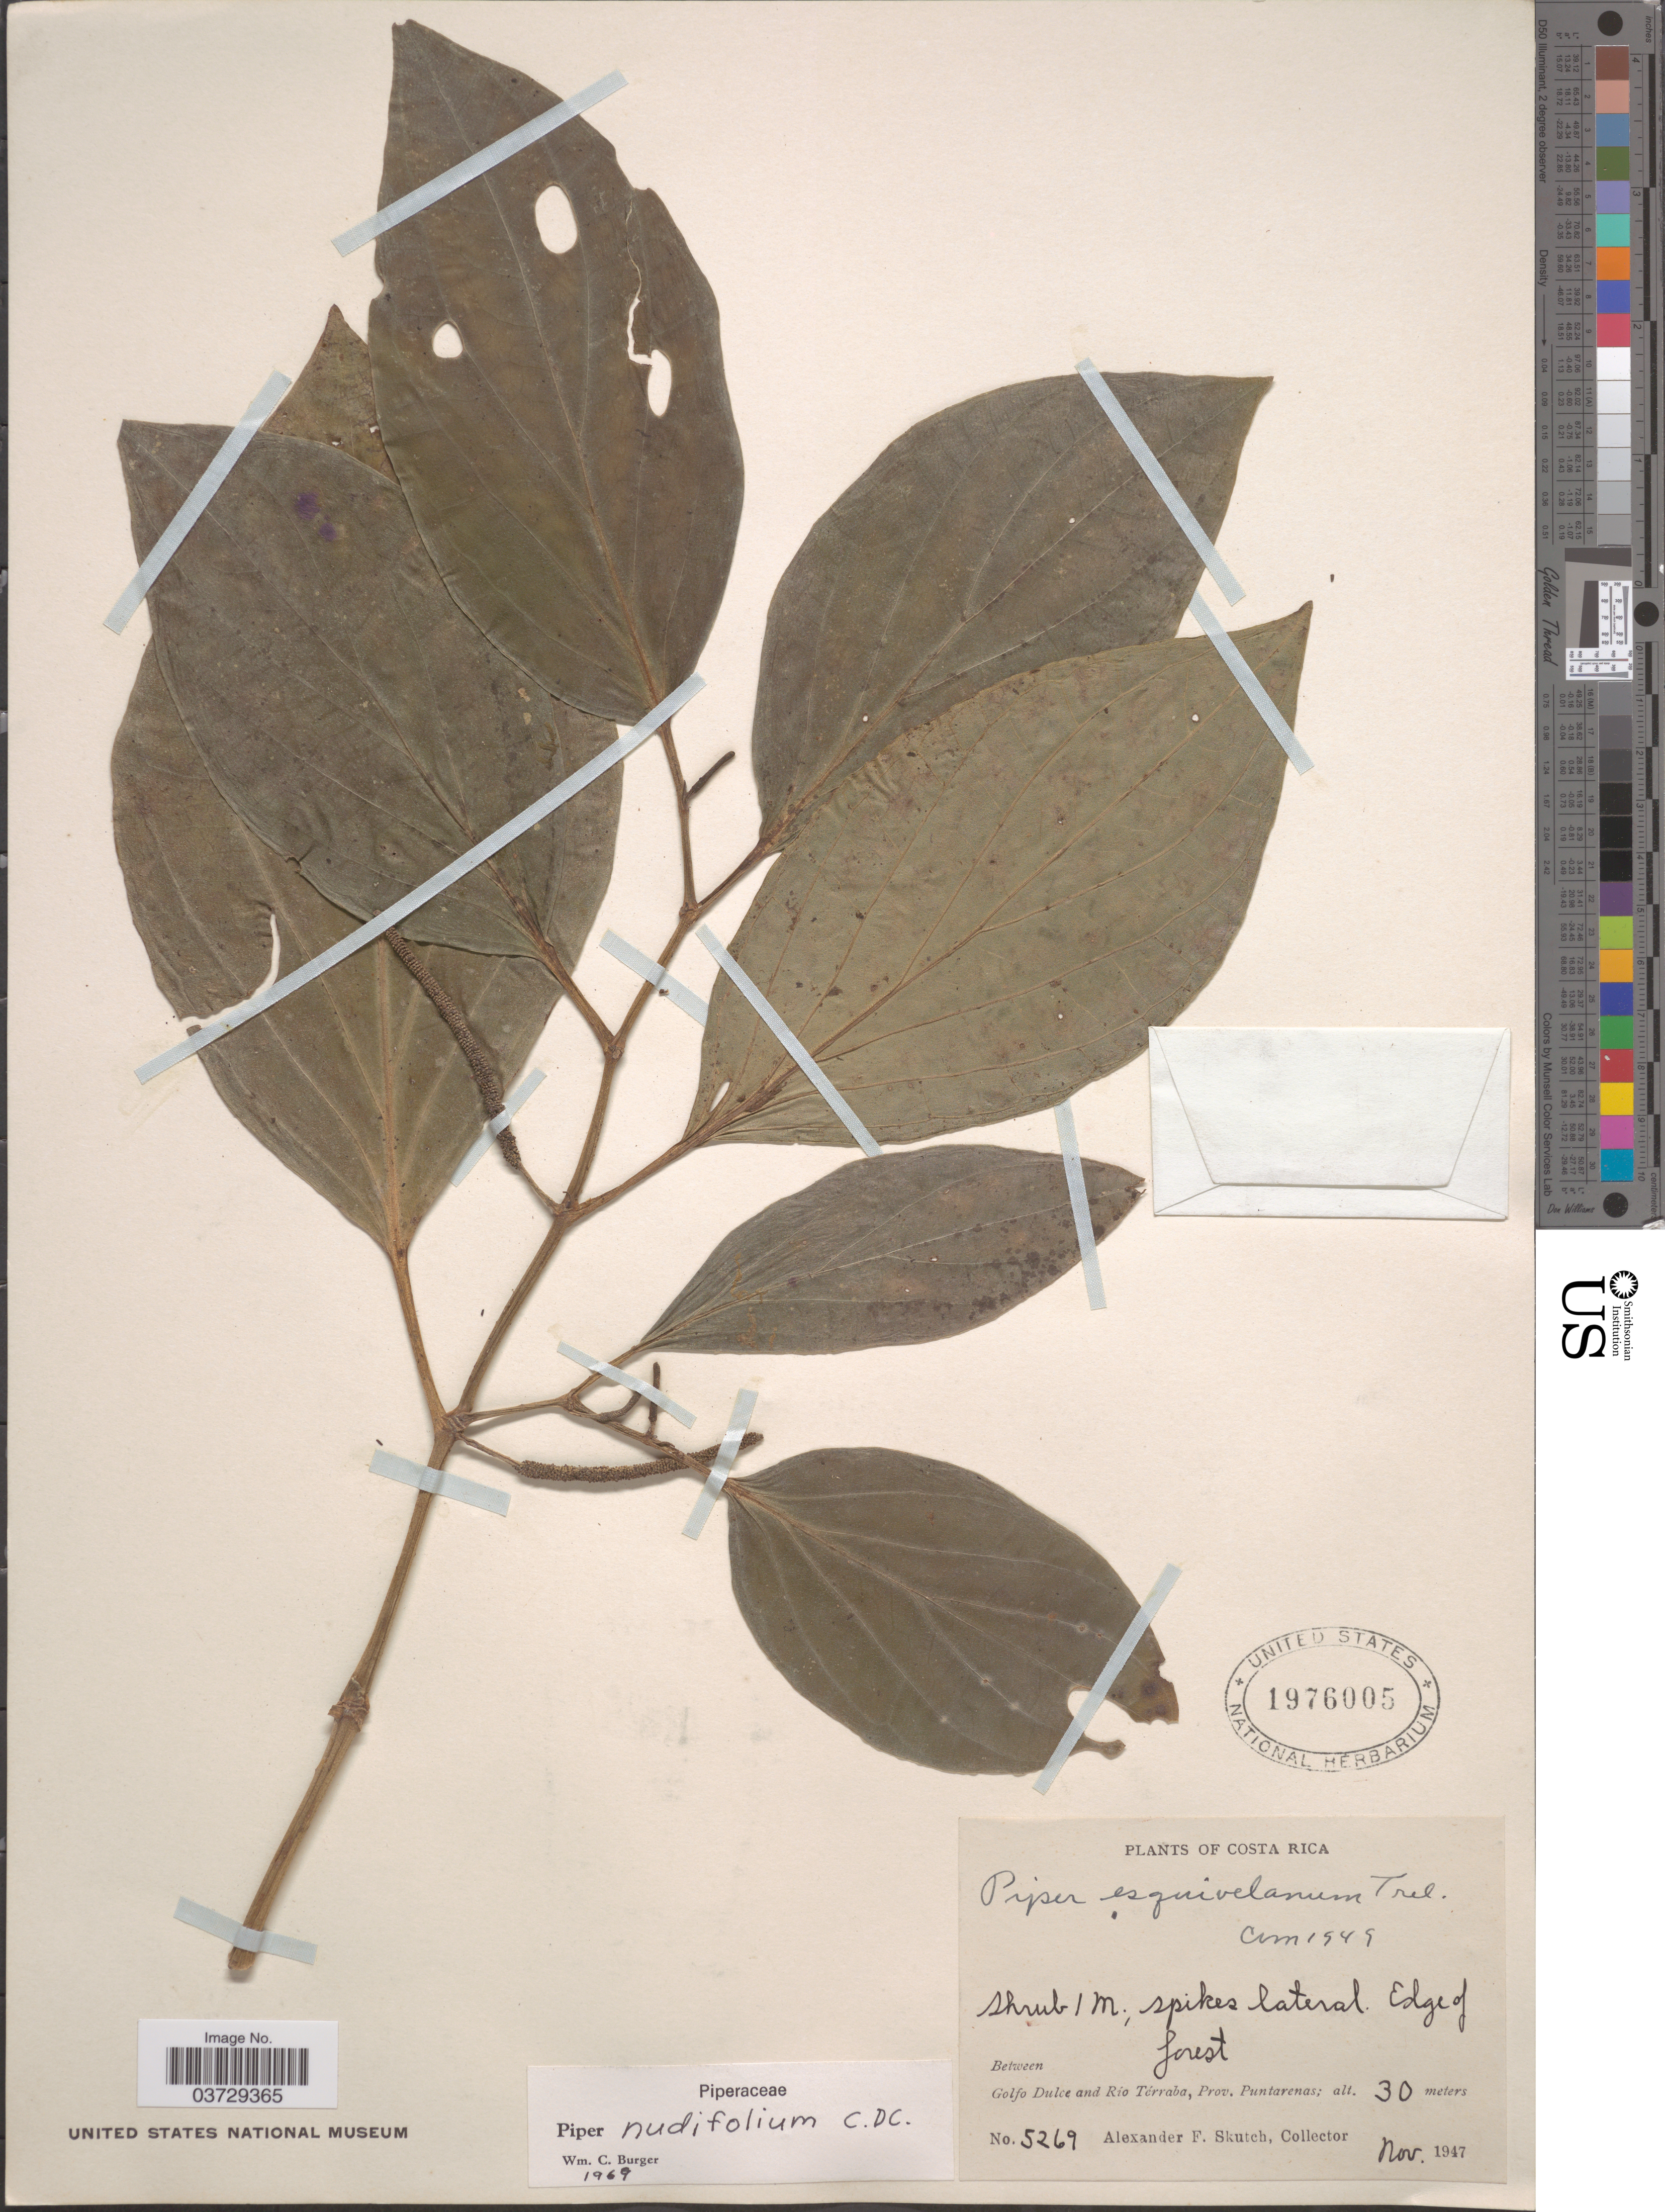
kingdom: Plantae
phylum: Tracheophyta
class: Magnoliopsida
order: Piperales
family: Piperaceae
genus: Piper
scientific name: Piper nudifolium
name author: C. DC.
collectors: A. F. Skutch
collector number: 5269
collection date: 1947-11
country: Costa Rica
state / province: Puntarenas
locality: Between Golfo Dulce and Río Térraba.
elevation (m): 30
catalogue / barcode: US 1976005